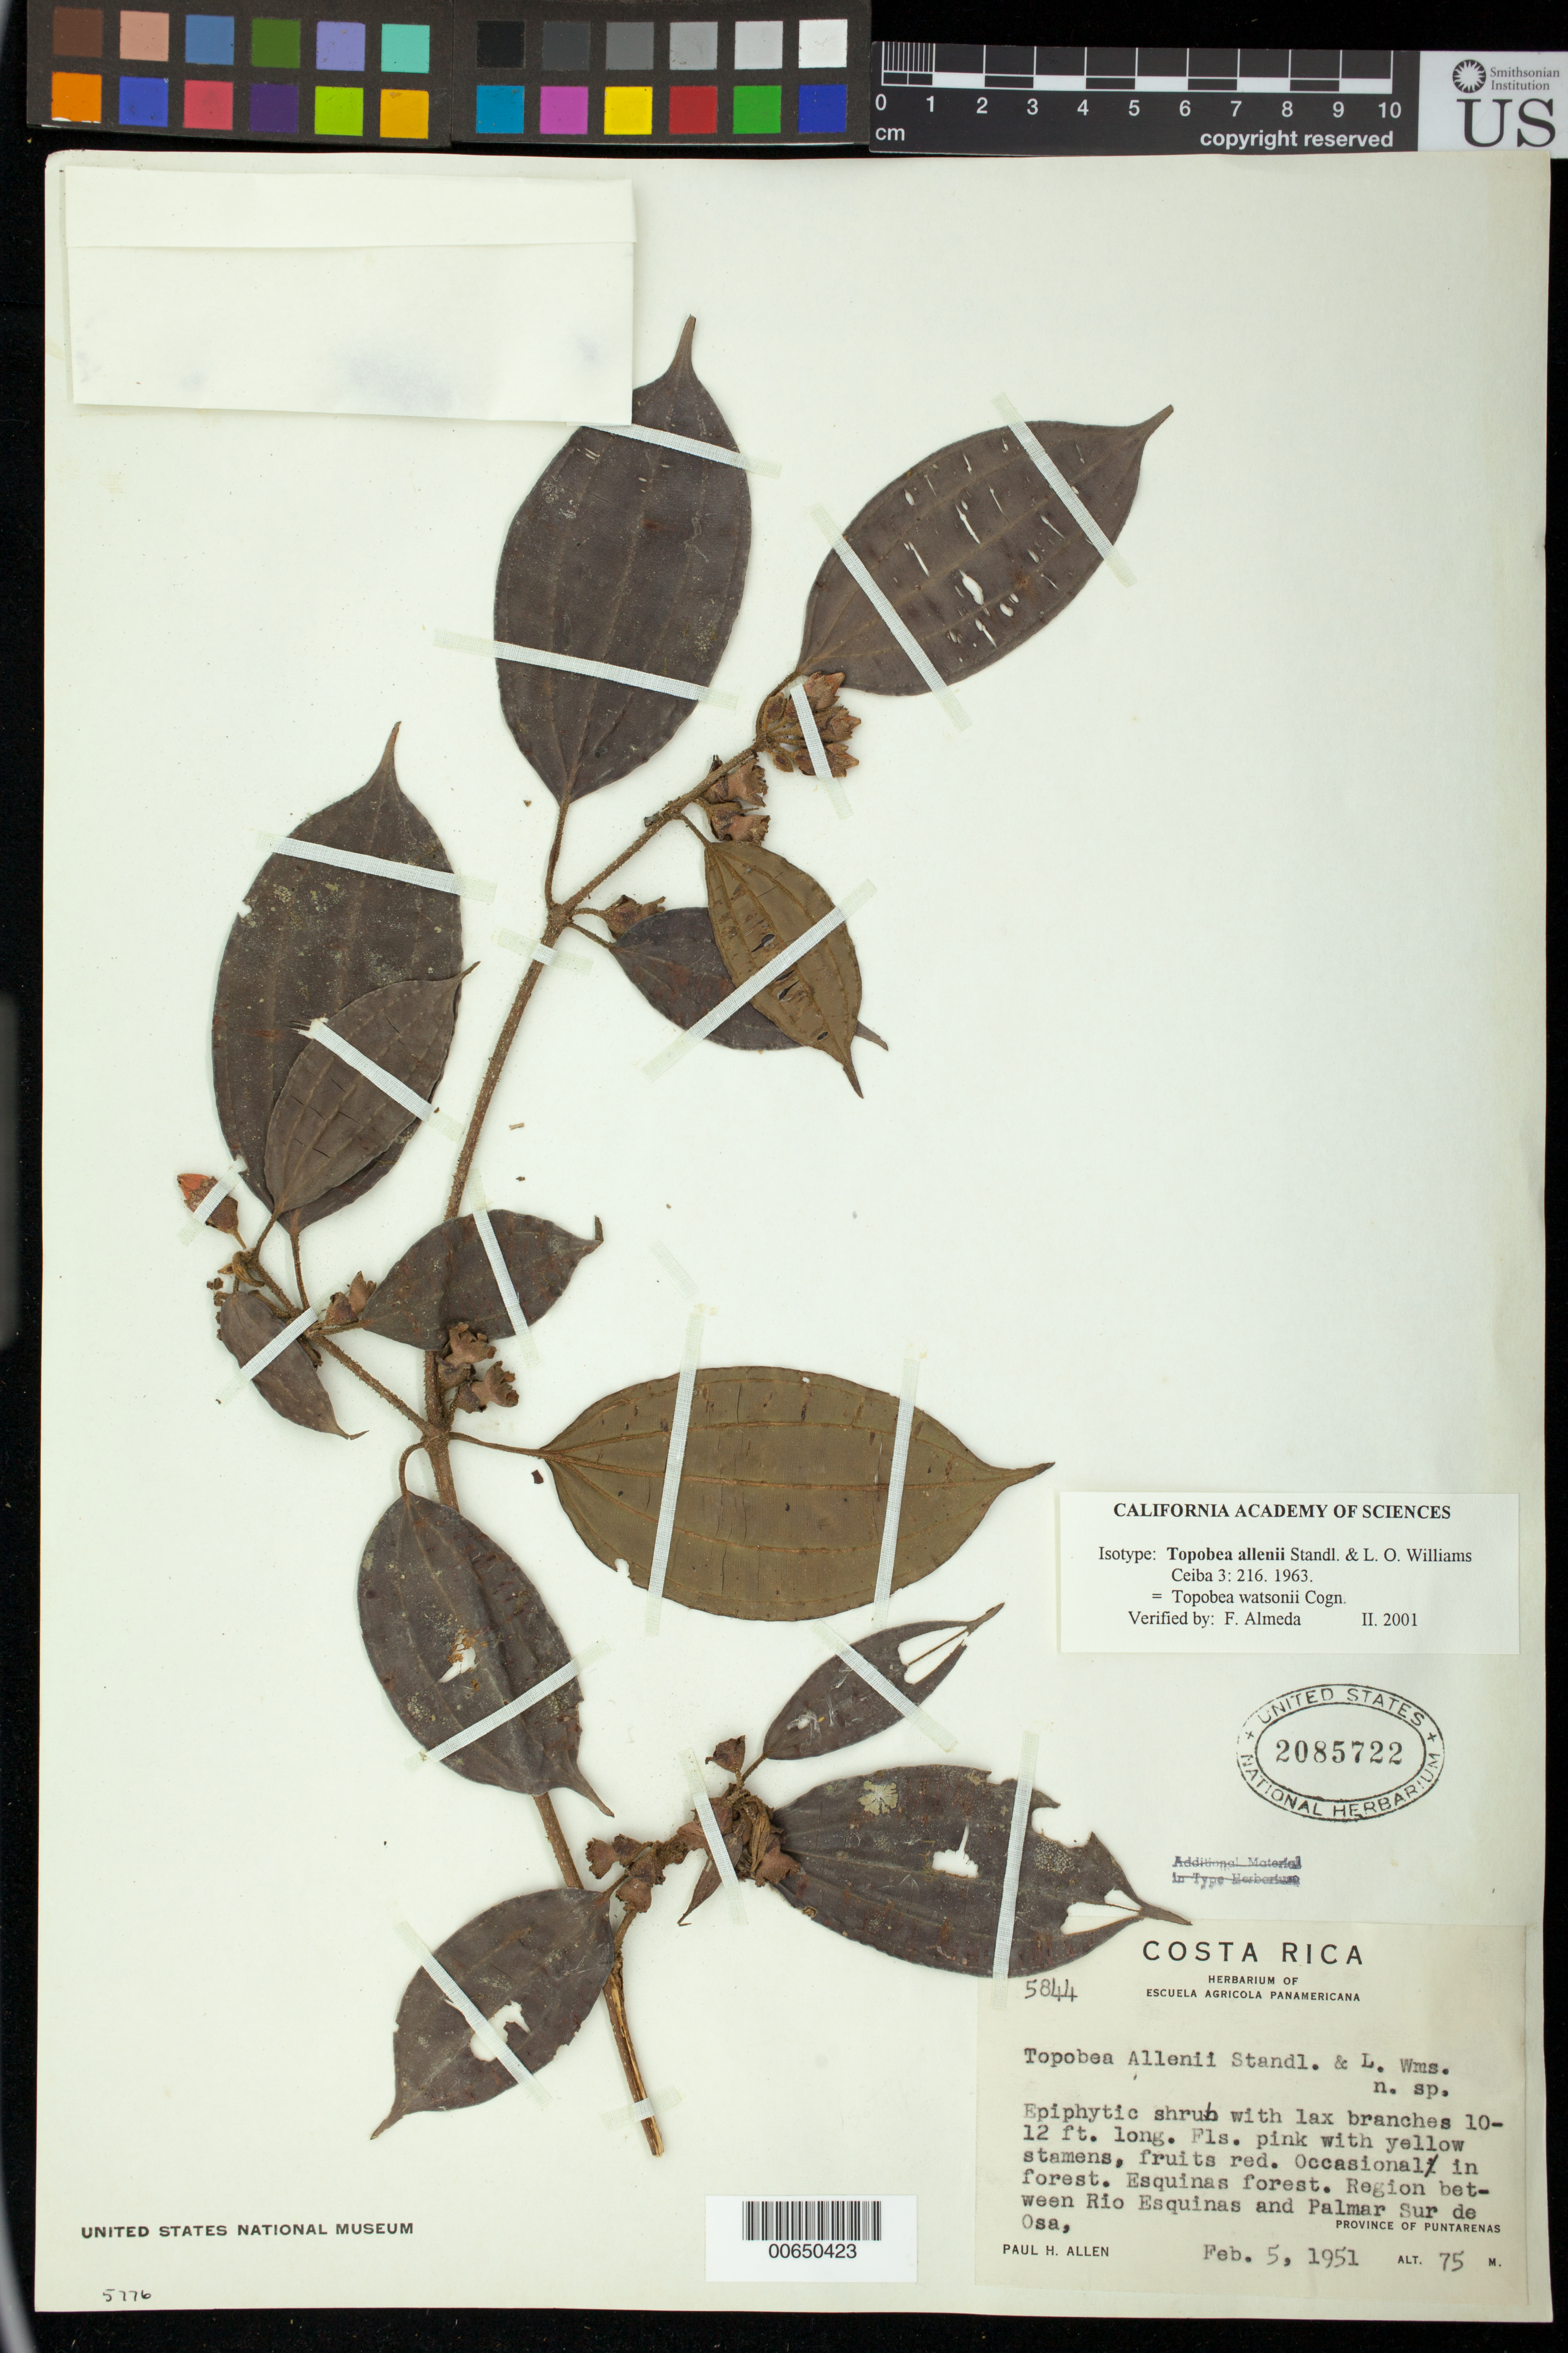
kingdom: Plantae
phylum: Tracheophyta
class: Magnoliopsida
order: Myrtales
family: Melastomataceae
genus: Topobea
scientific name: Topobea allenii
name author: Standl. & L.O. Williams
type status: Isotype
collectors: P. H. Allen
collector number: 5844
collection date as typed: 05 Feb 1951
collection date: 1951-02-05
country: Costa Rica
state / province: Puntarenas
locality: Region between Rio Esquinas and Palmar Sur de Osa.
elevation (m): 75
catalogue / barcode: US 2085722